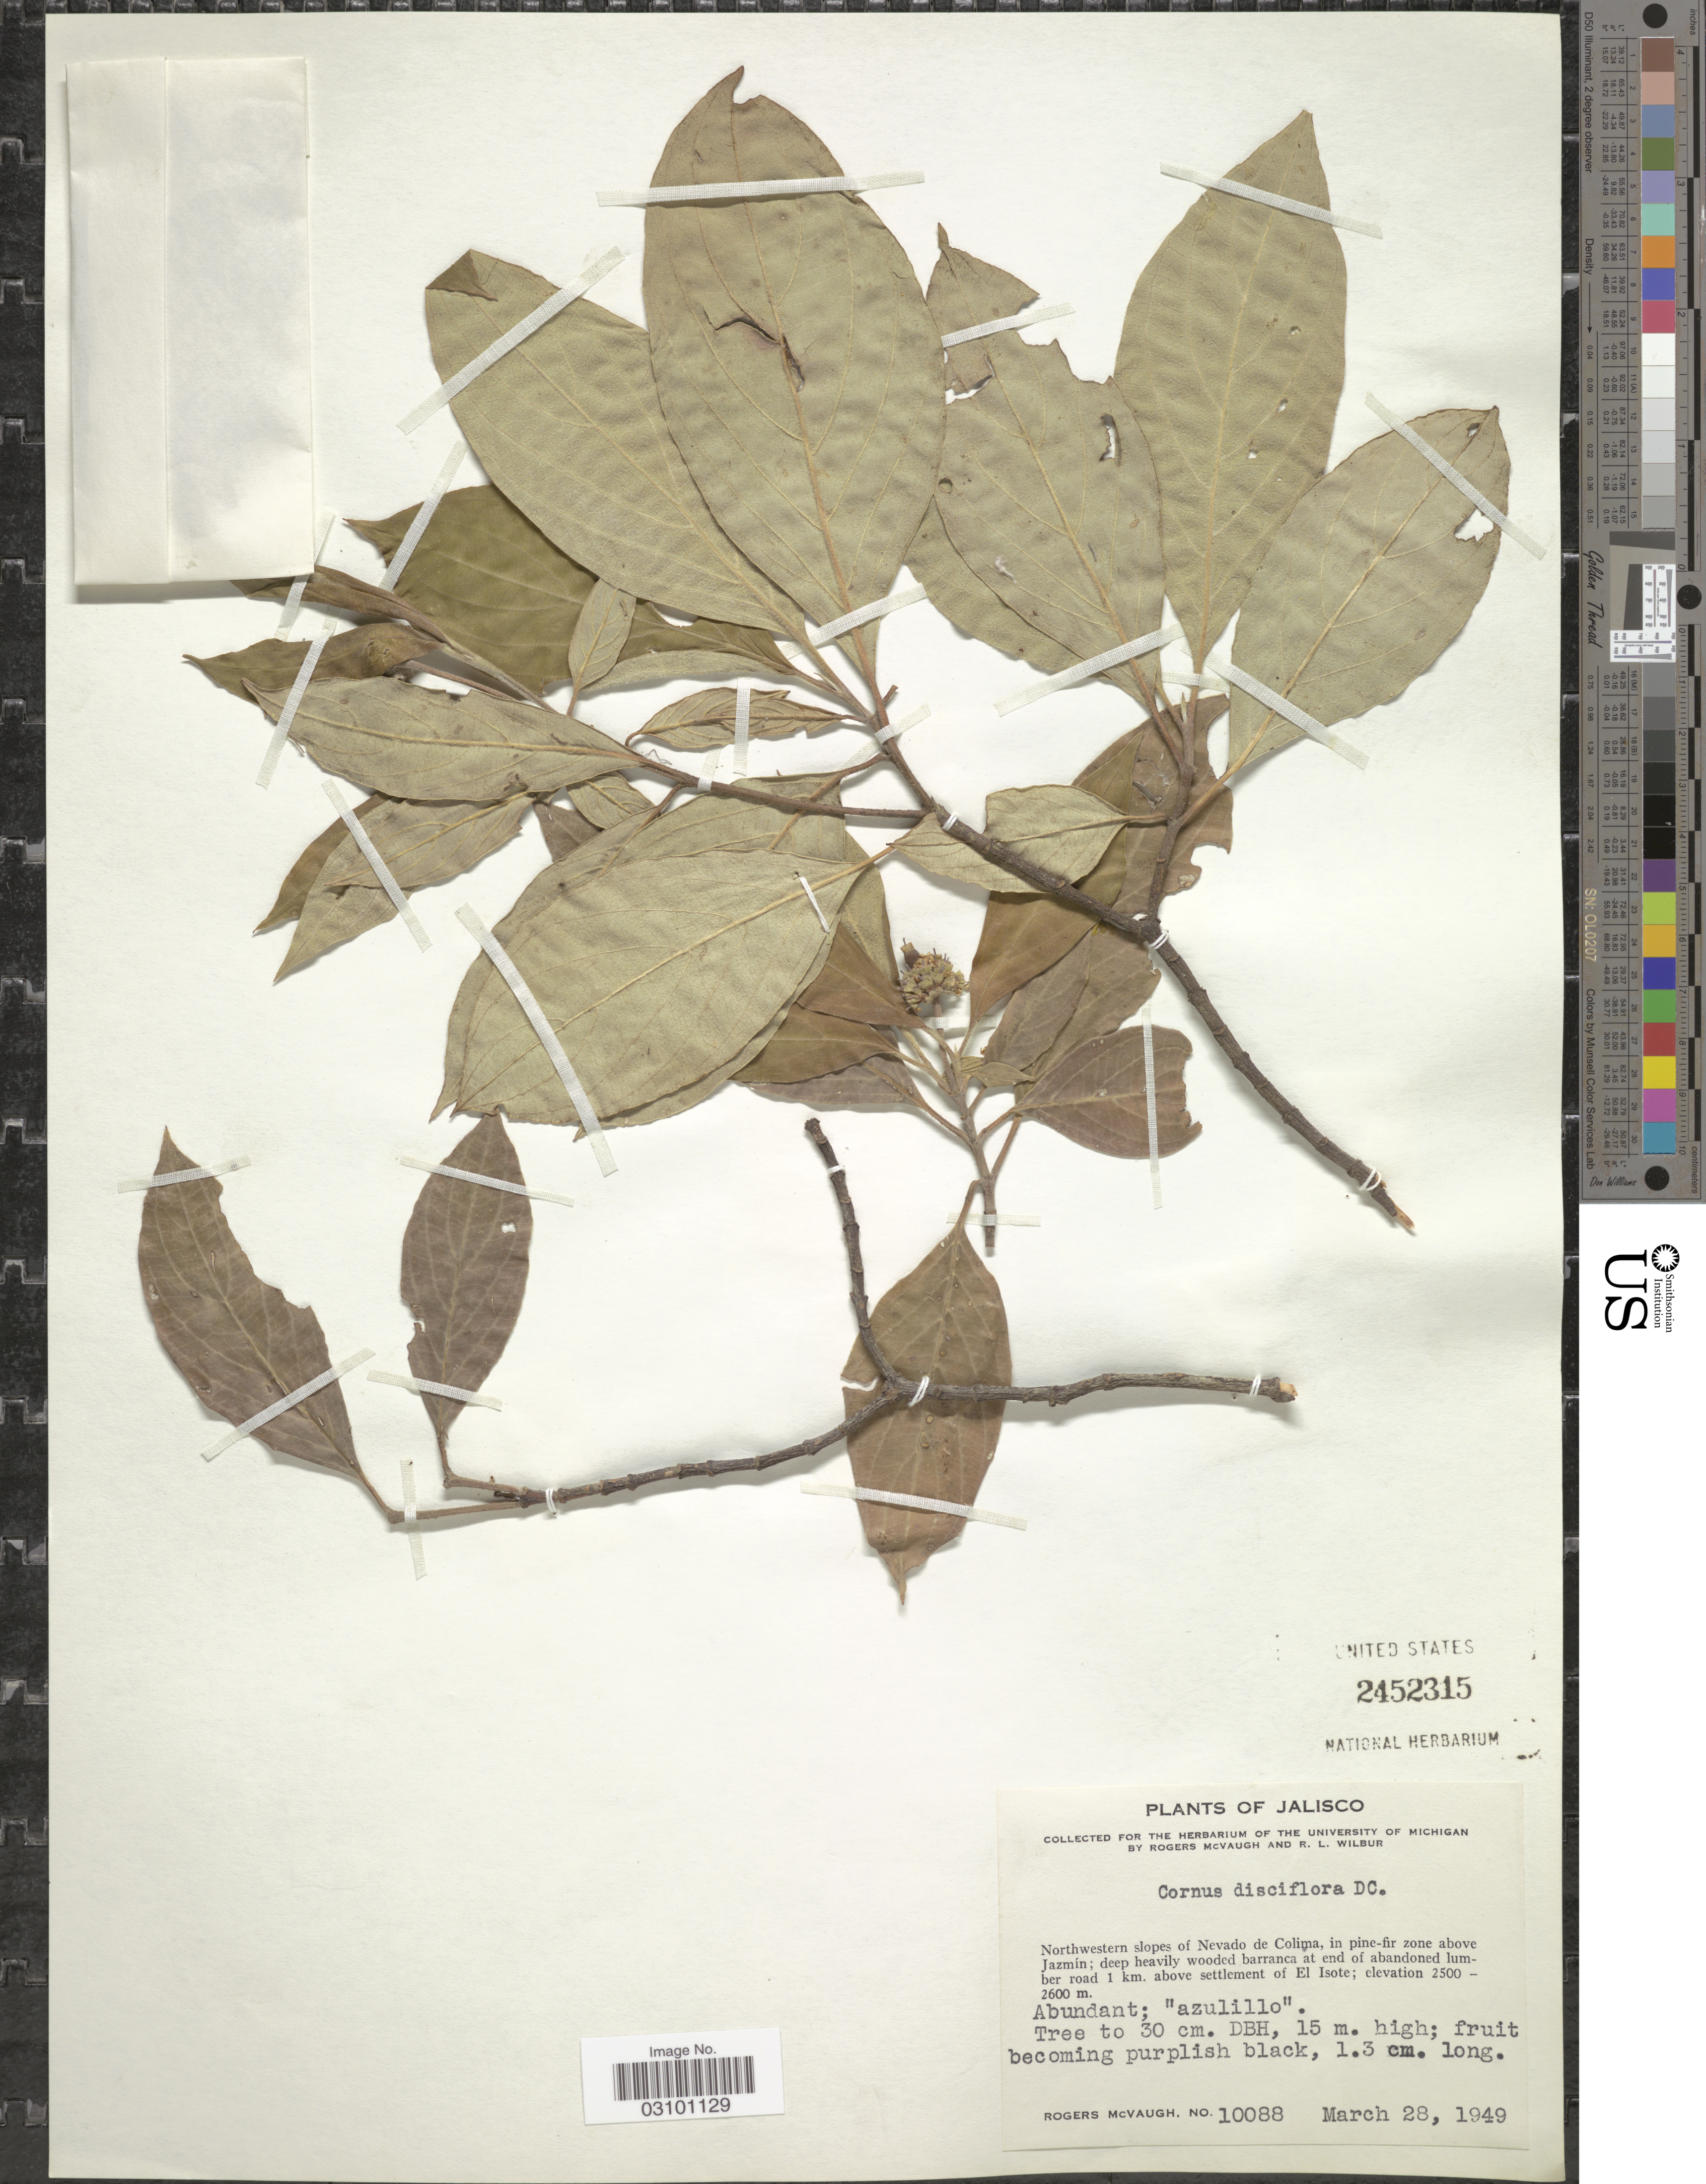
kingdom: Plantae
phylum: Tracheophyta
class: Magnoliopsida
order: Cornales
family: Cornaceae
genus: Cornus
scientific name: Cornus disciflora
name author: Moc. & Sessé ex DC.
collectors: R. McVaugh & R. L. Wilbur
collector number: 10088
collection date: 1949-03-28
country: Mexico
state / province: Jalisco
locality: Northwestern slopes of Nevado de Colima, in pine-fir zone above Jazmín; deep heavily wooded barranca et end of abandoned lumber road 1 km. above settlement of El Isote.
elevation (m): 2500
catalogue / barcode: US 2452315